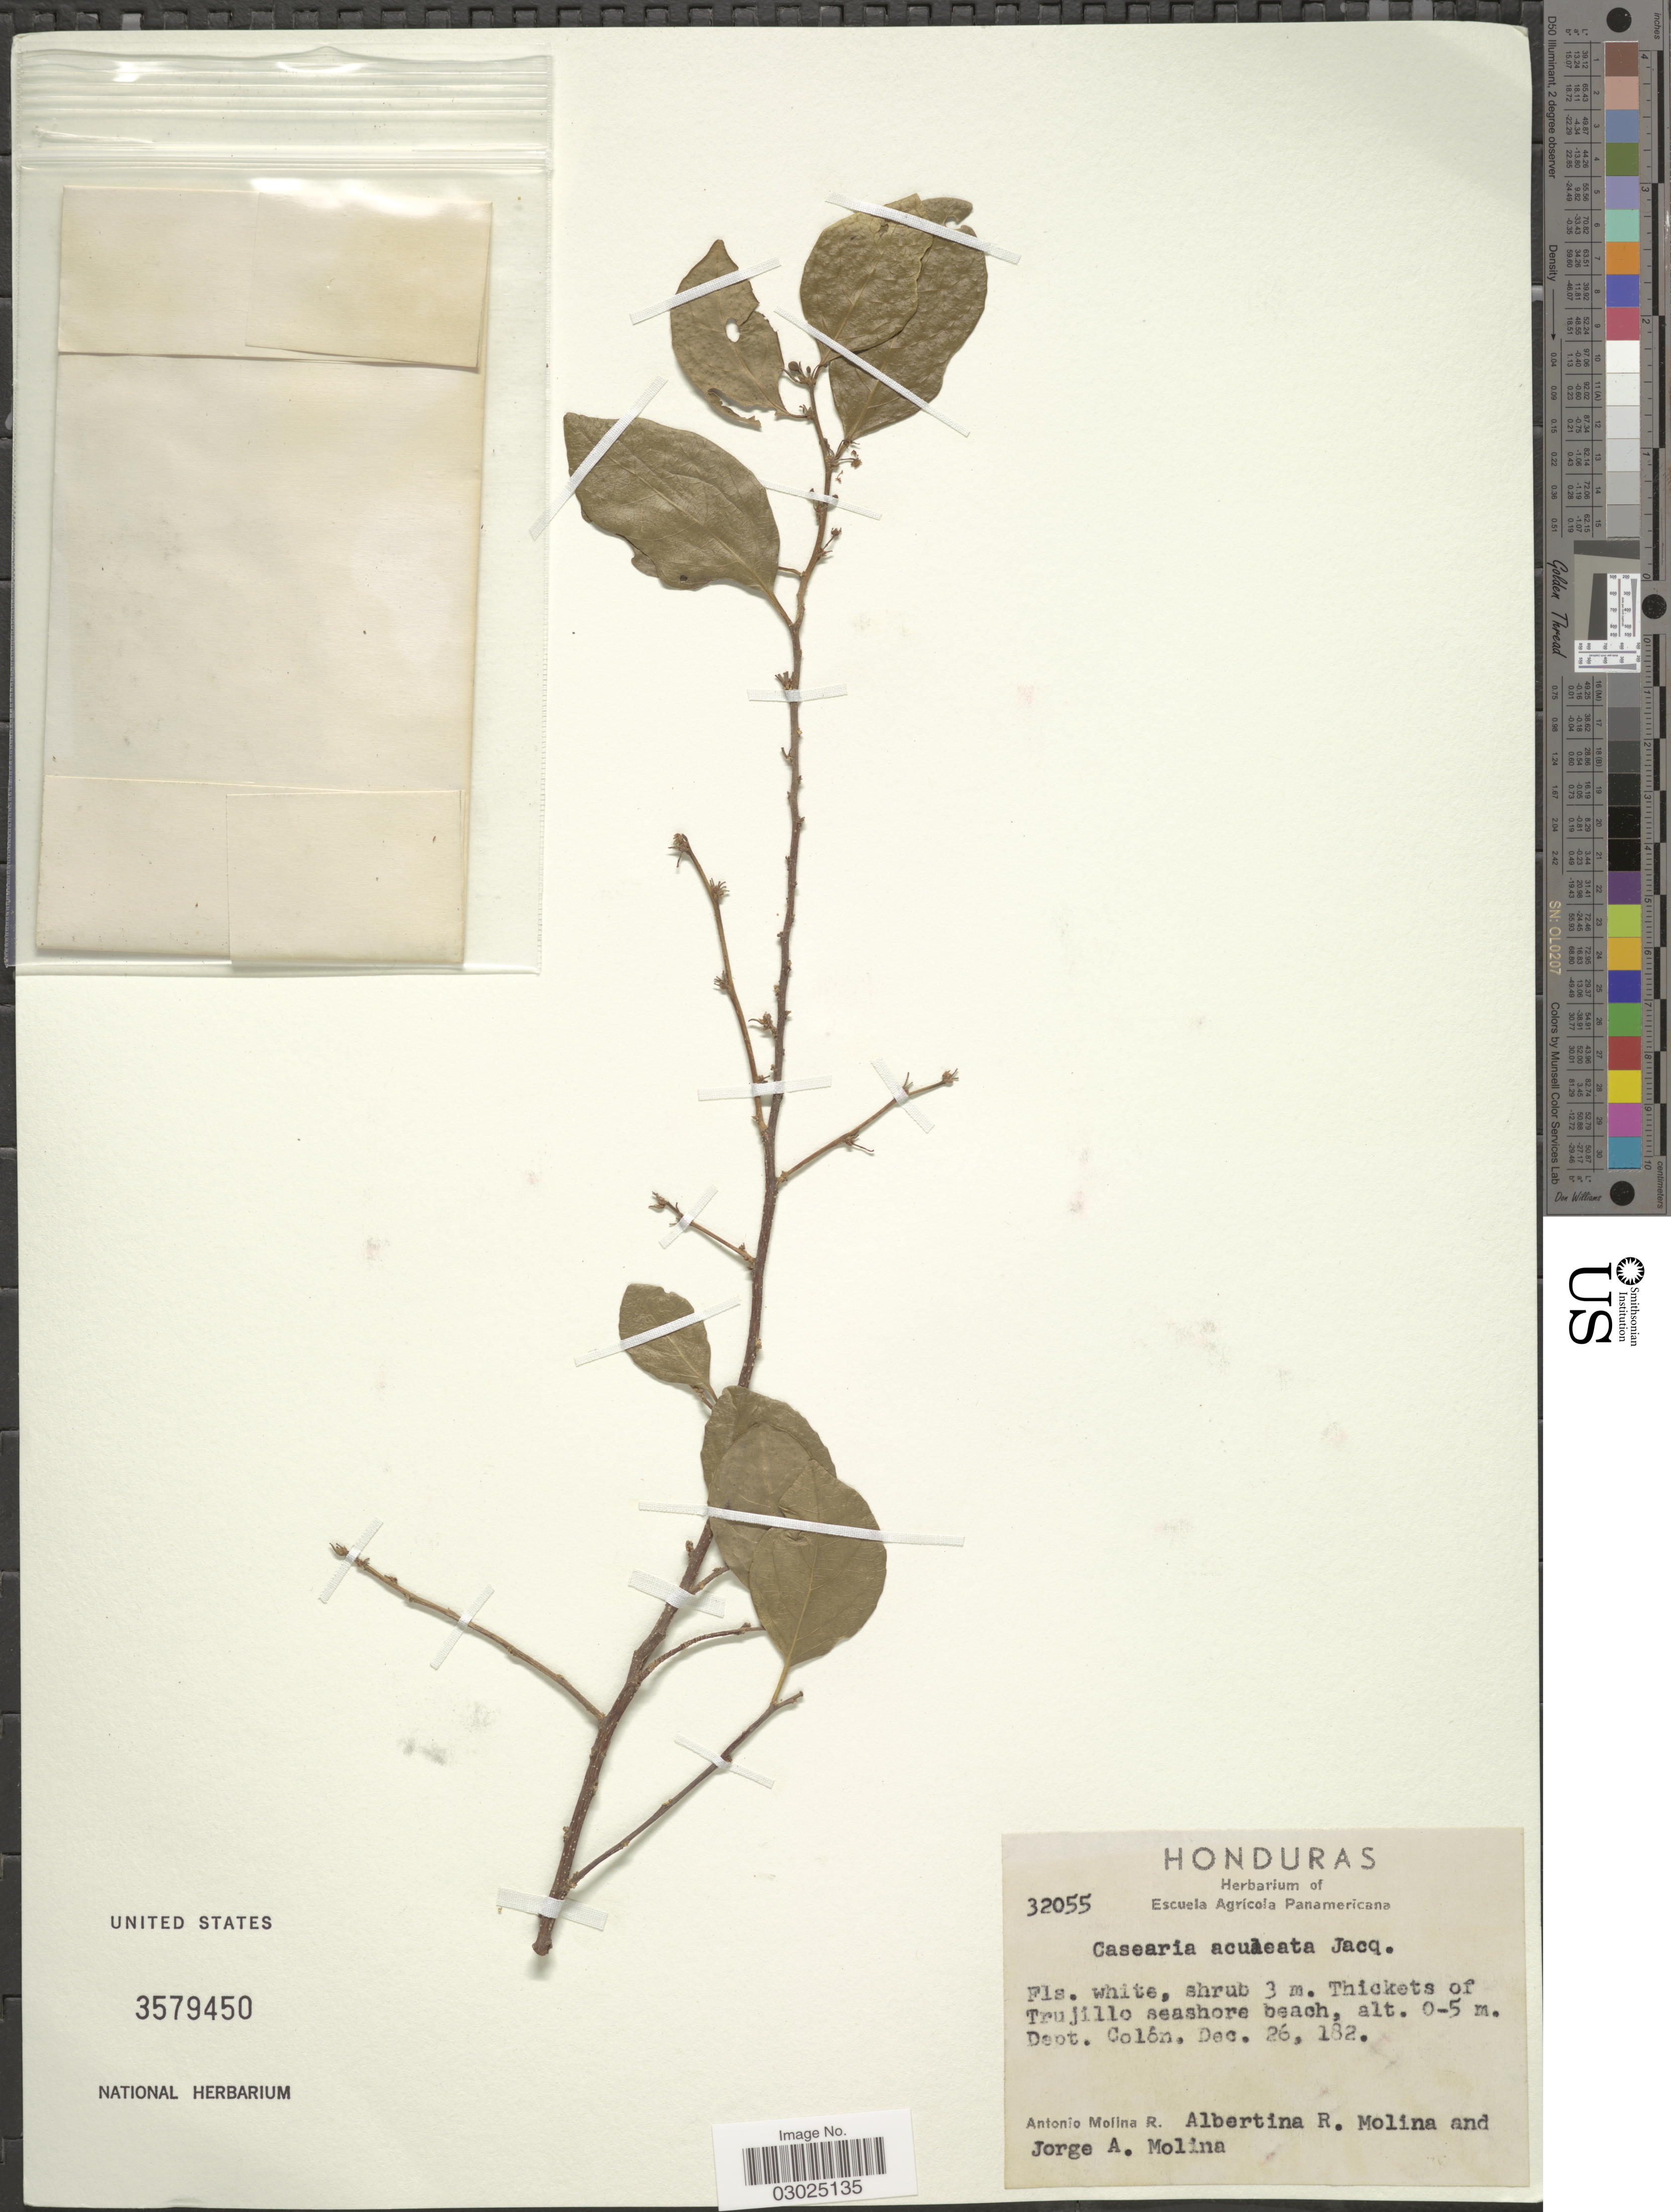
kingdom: Plantae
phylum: Tracheophyta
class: Magnoliopsida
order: Malpighiales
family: Salicaceae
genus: Casearia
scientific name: Casearia aculeata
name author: Jacq.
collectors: A. Molina R., A. R. Molina & J. A. Molina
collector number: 32055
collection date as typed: Dec. 26, 182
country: Honduras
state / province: Colón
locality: Thickets of Trujillo seashore beach. Dept. Colón.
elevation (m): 0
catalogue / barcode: US 3579450